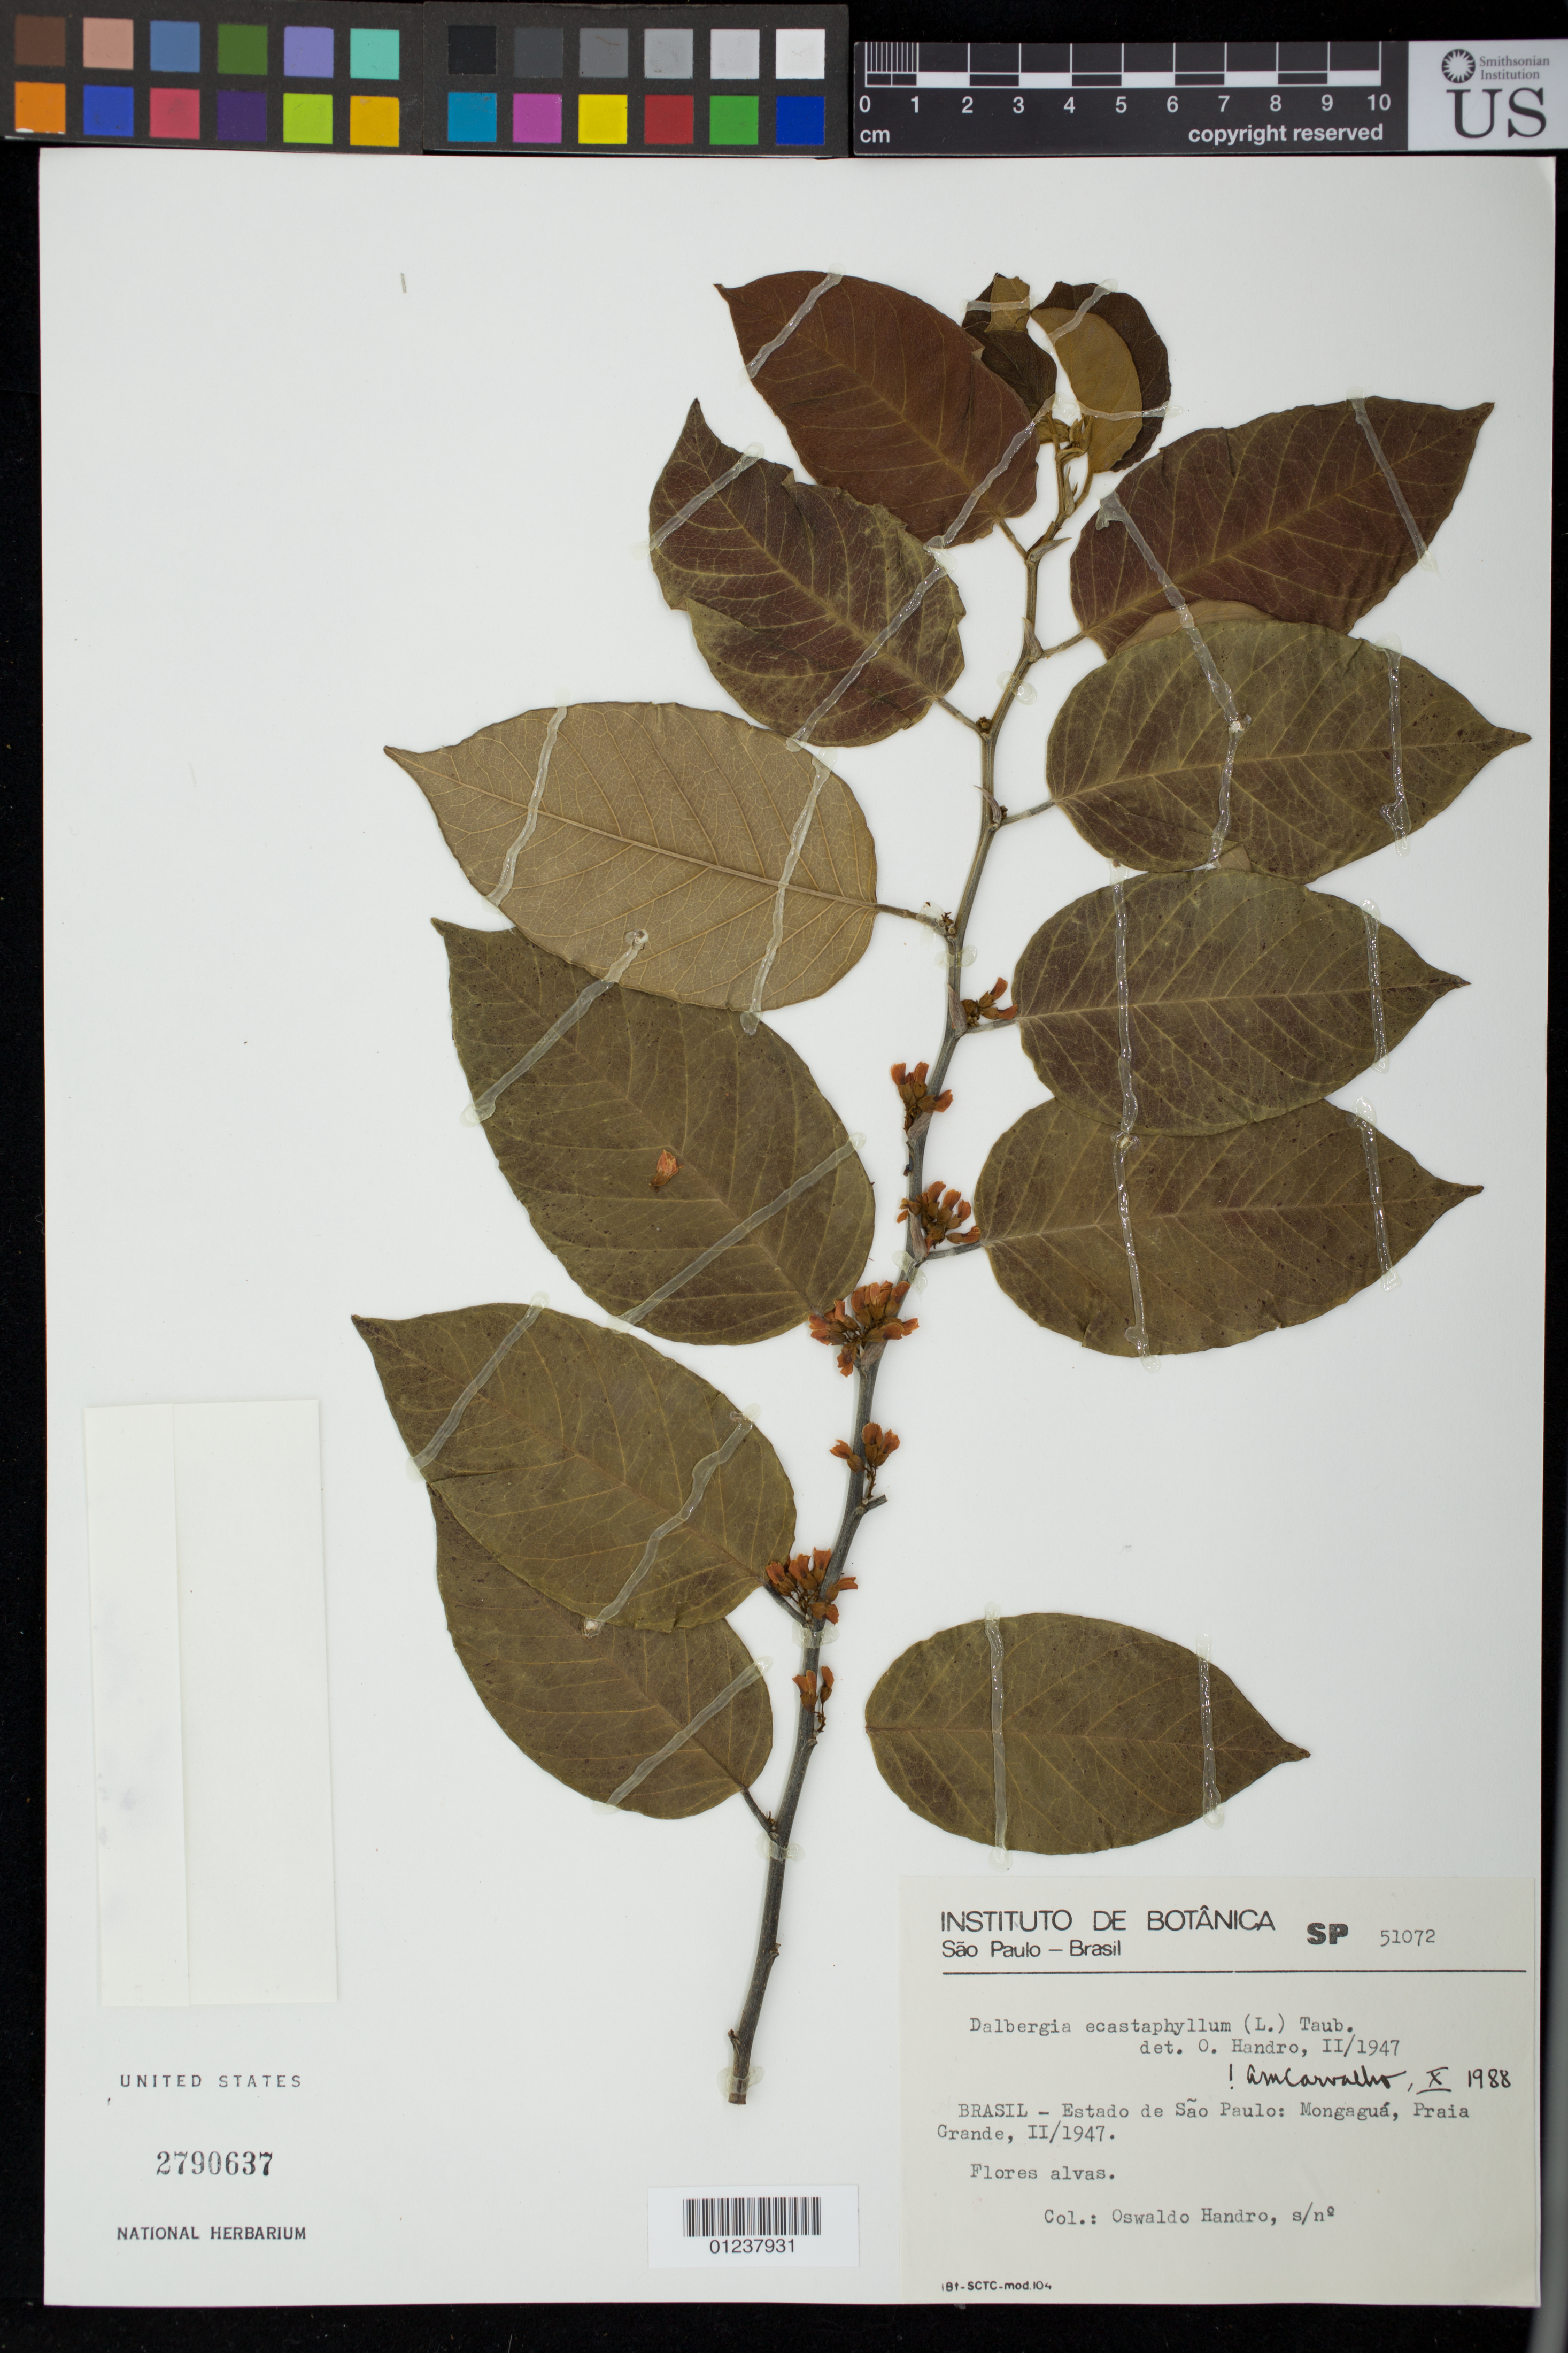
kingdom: Plantae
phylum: Tracheophyta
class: Magnoliopsida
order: Fabales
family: Fabaceae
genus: Dalbergia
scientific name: Dalbergia ecastaphyllum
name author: (L.) Taub.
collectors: O. Handro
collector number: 51072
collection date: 1947-02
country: Brazil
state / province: Sao Paulo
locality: Mongagua, Praia Grande.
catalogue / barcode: US 2790637